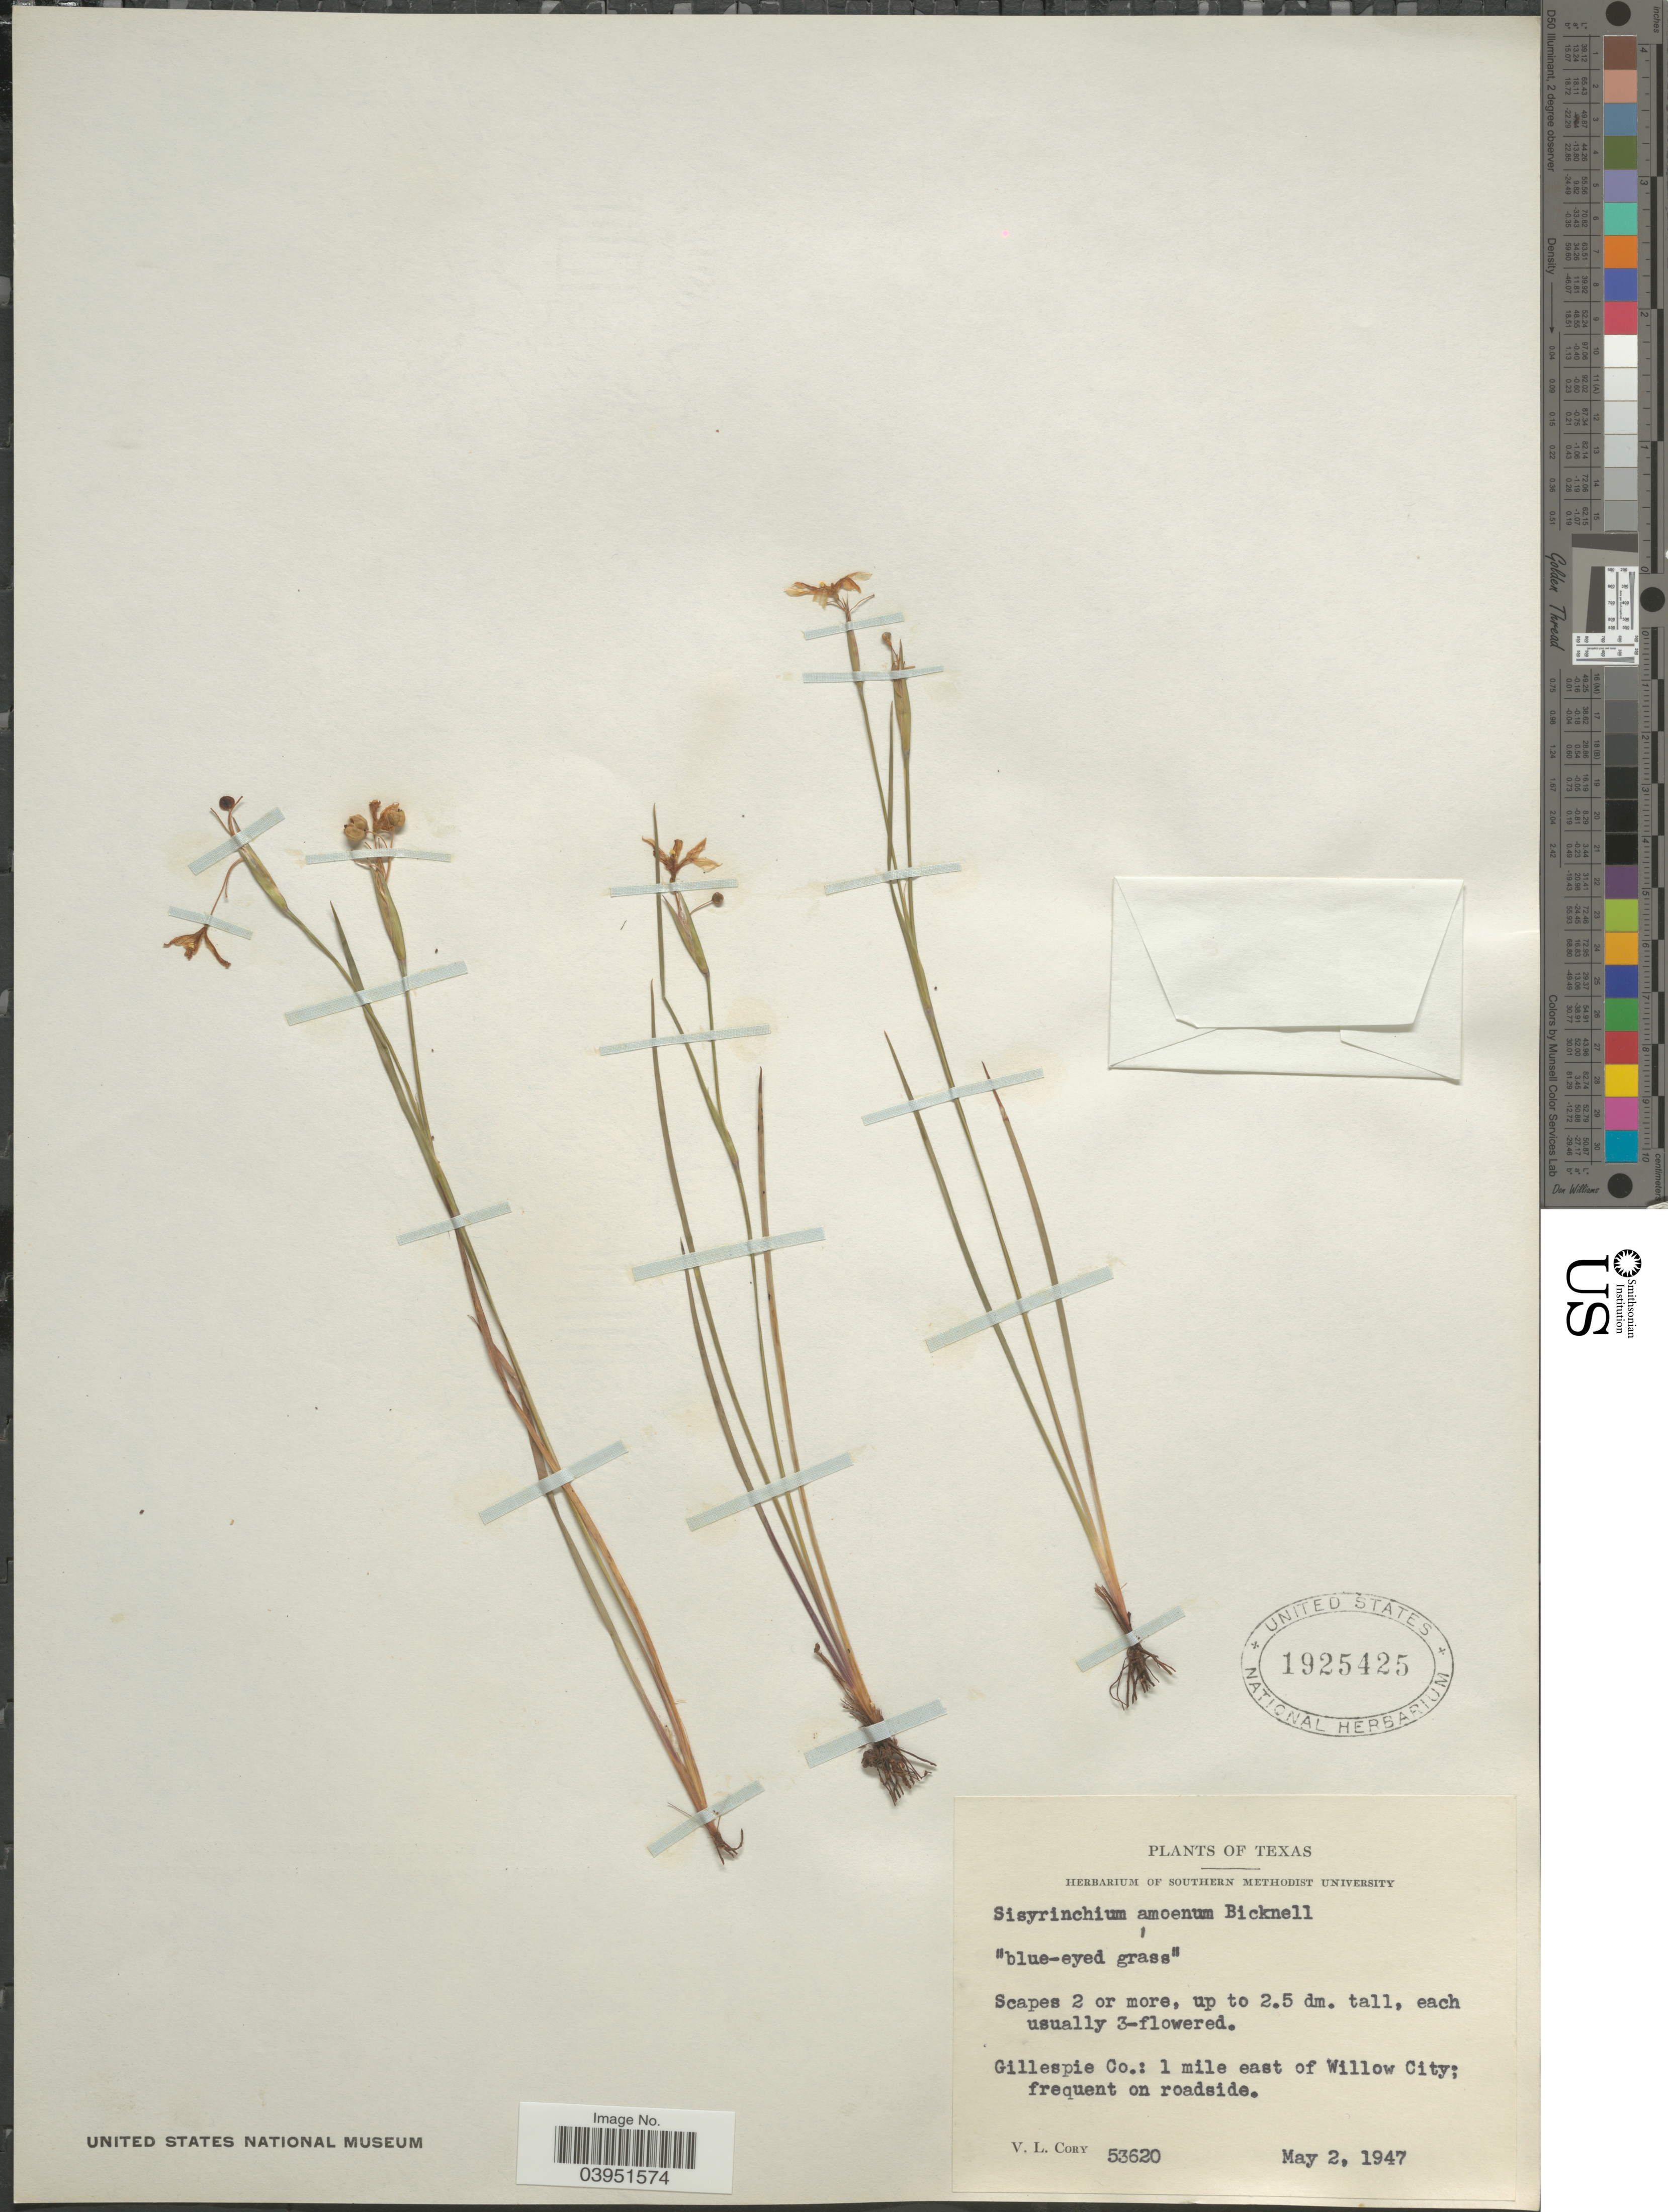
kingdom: Plantae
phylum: Tracheophyta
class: Liliopsida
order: Asparagales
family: Iridaceae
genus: Sisyrinchium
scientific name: Sisyrinchium pruinosum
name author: E.P. Bicknell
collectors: V. Cory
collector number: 53620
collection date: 1947-05-02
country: United States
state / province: Texas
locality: Gillespie Co.: 1 mile east of Willow City.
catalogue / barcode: US 1925425